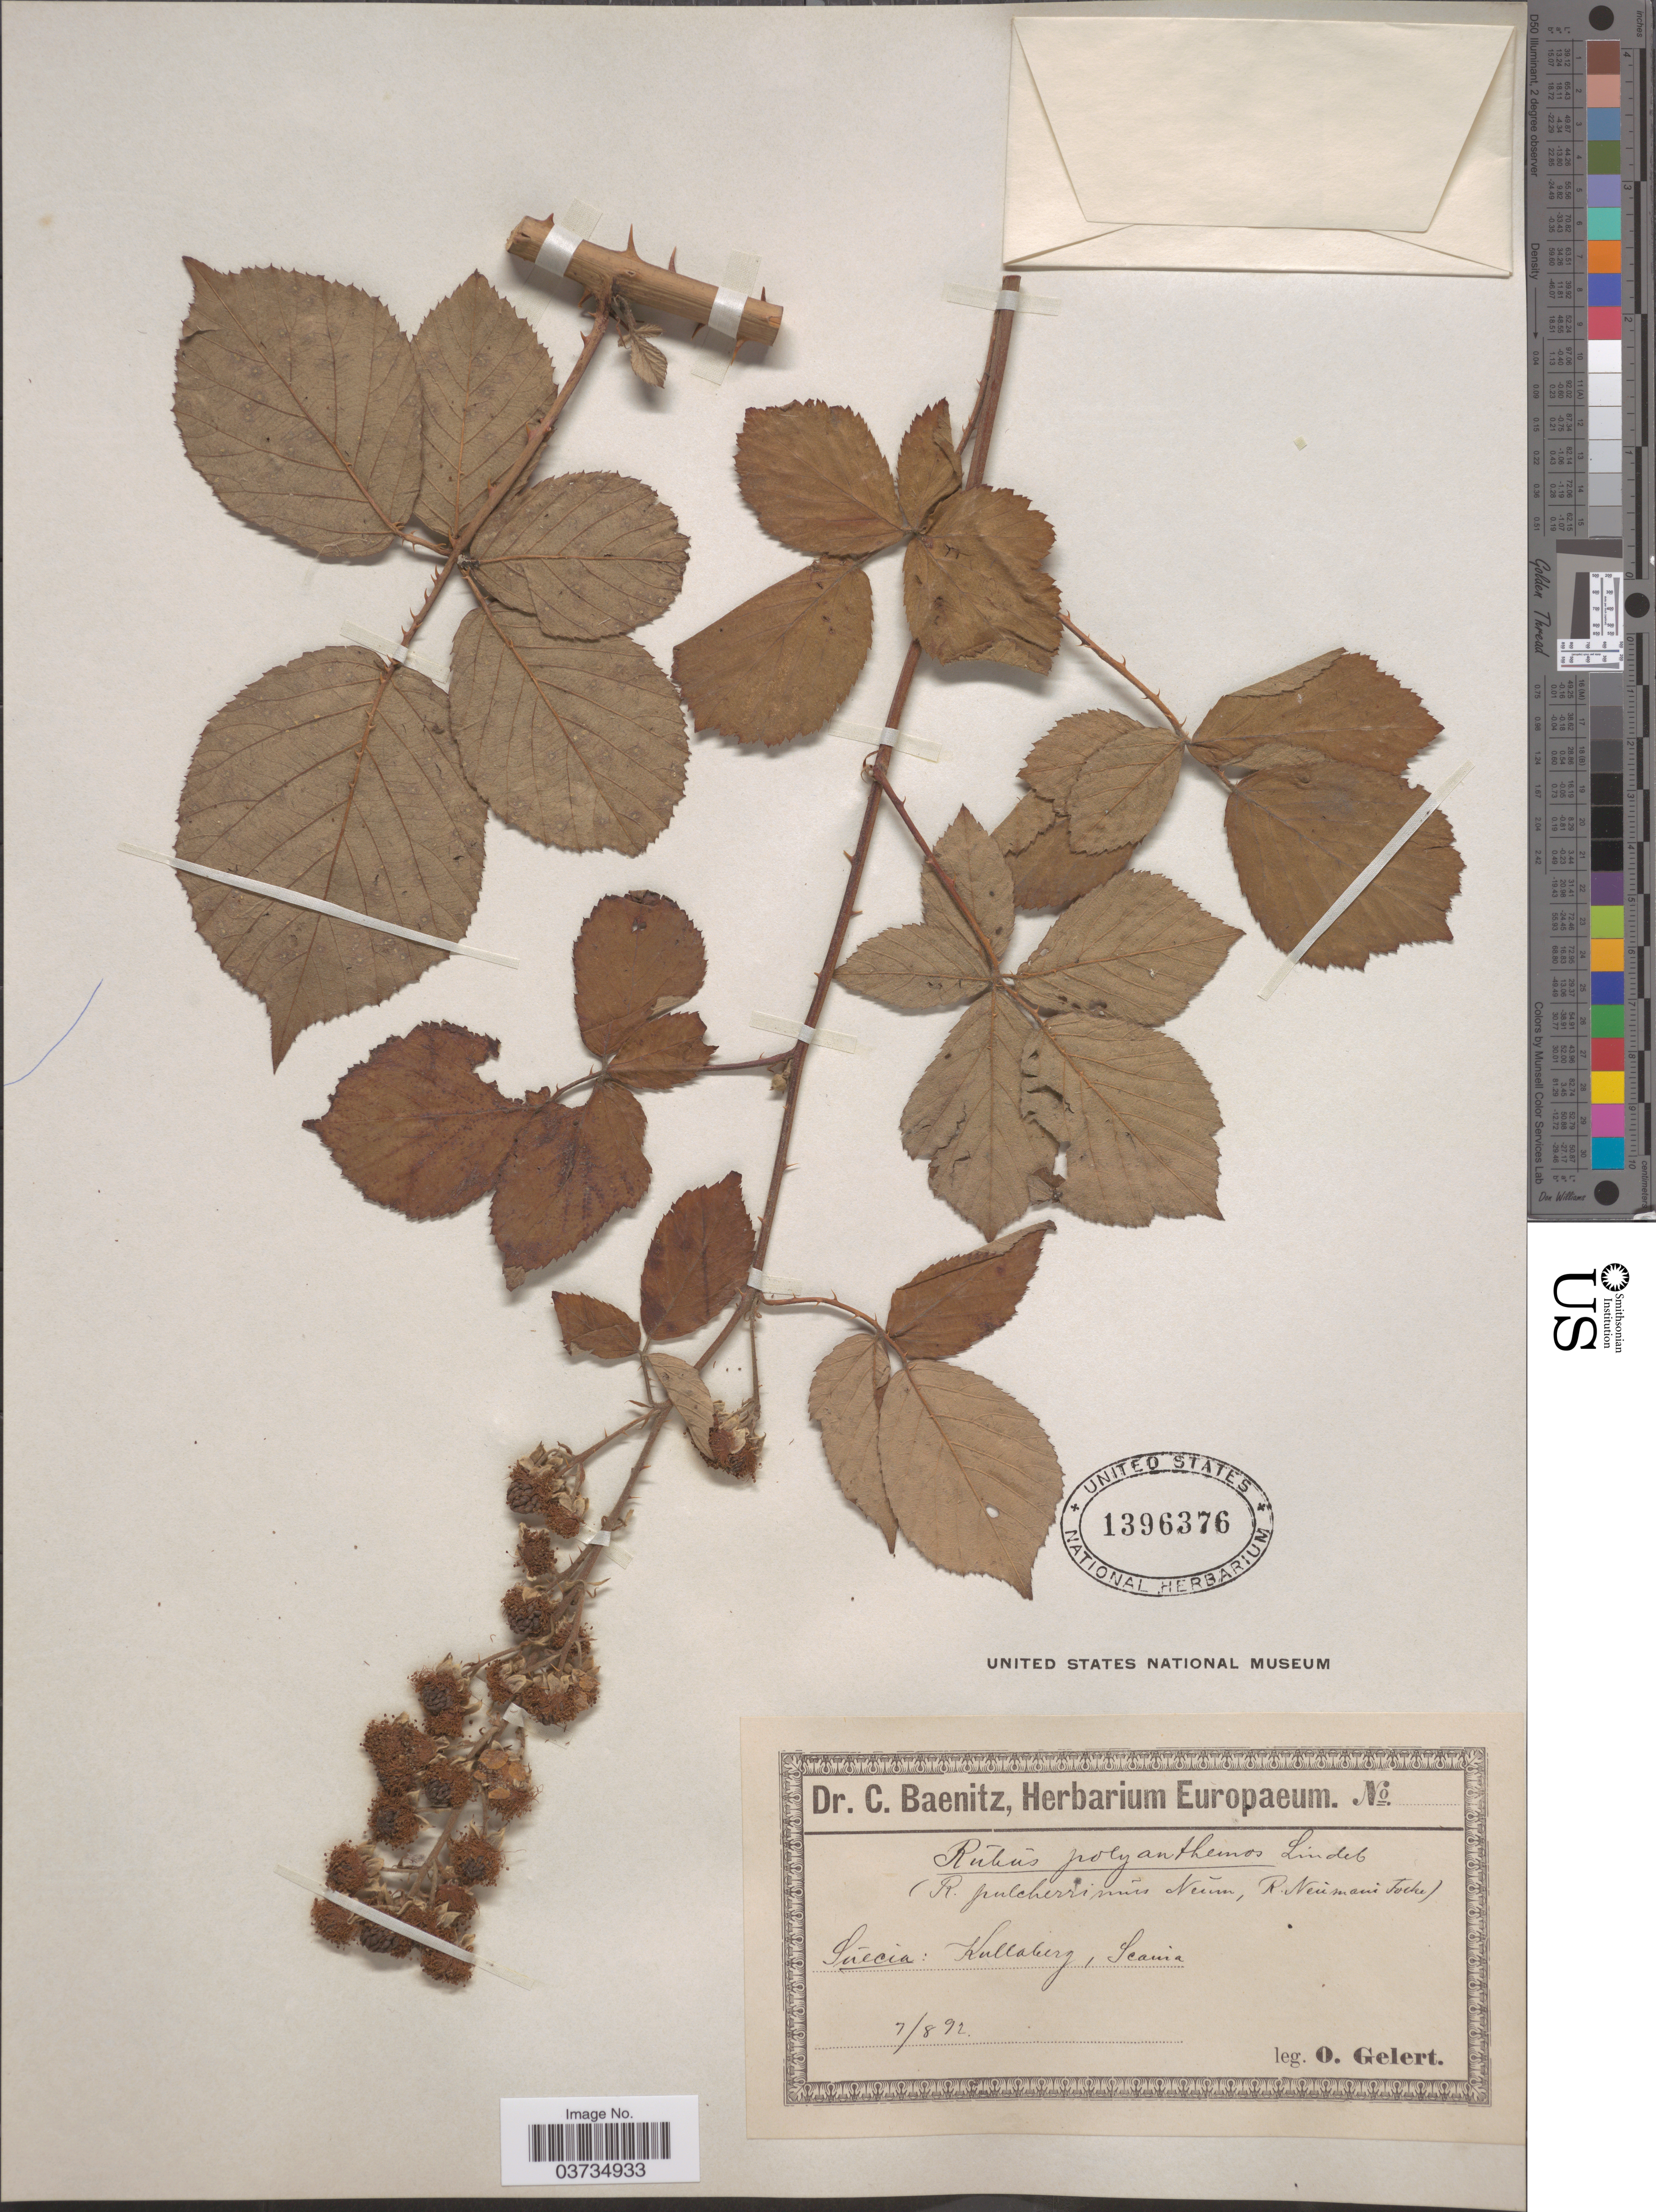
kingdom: Plantae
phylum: Tracheophyta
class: Magnoliopsida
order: Rosales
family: Rosaceae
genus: Rubus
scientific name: Rubus polyanthemus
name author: Lindeb.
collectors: O. Gelert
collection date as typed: Transcribed d/m/y: 7/8/92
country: Sweden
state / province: Skåne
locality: Suecia: Kullaberg, Scania.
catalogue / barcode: US 1396376